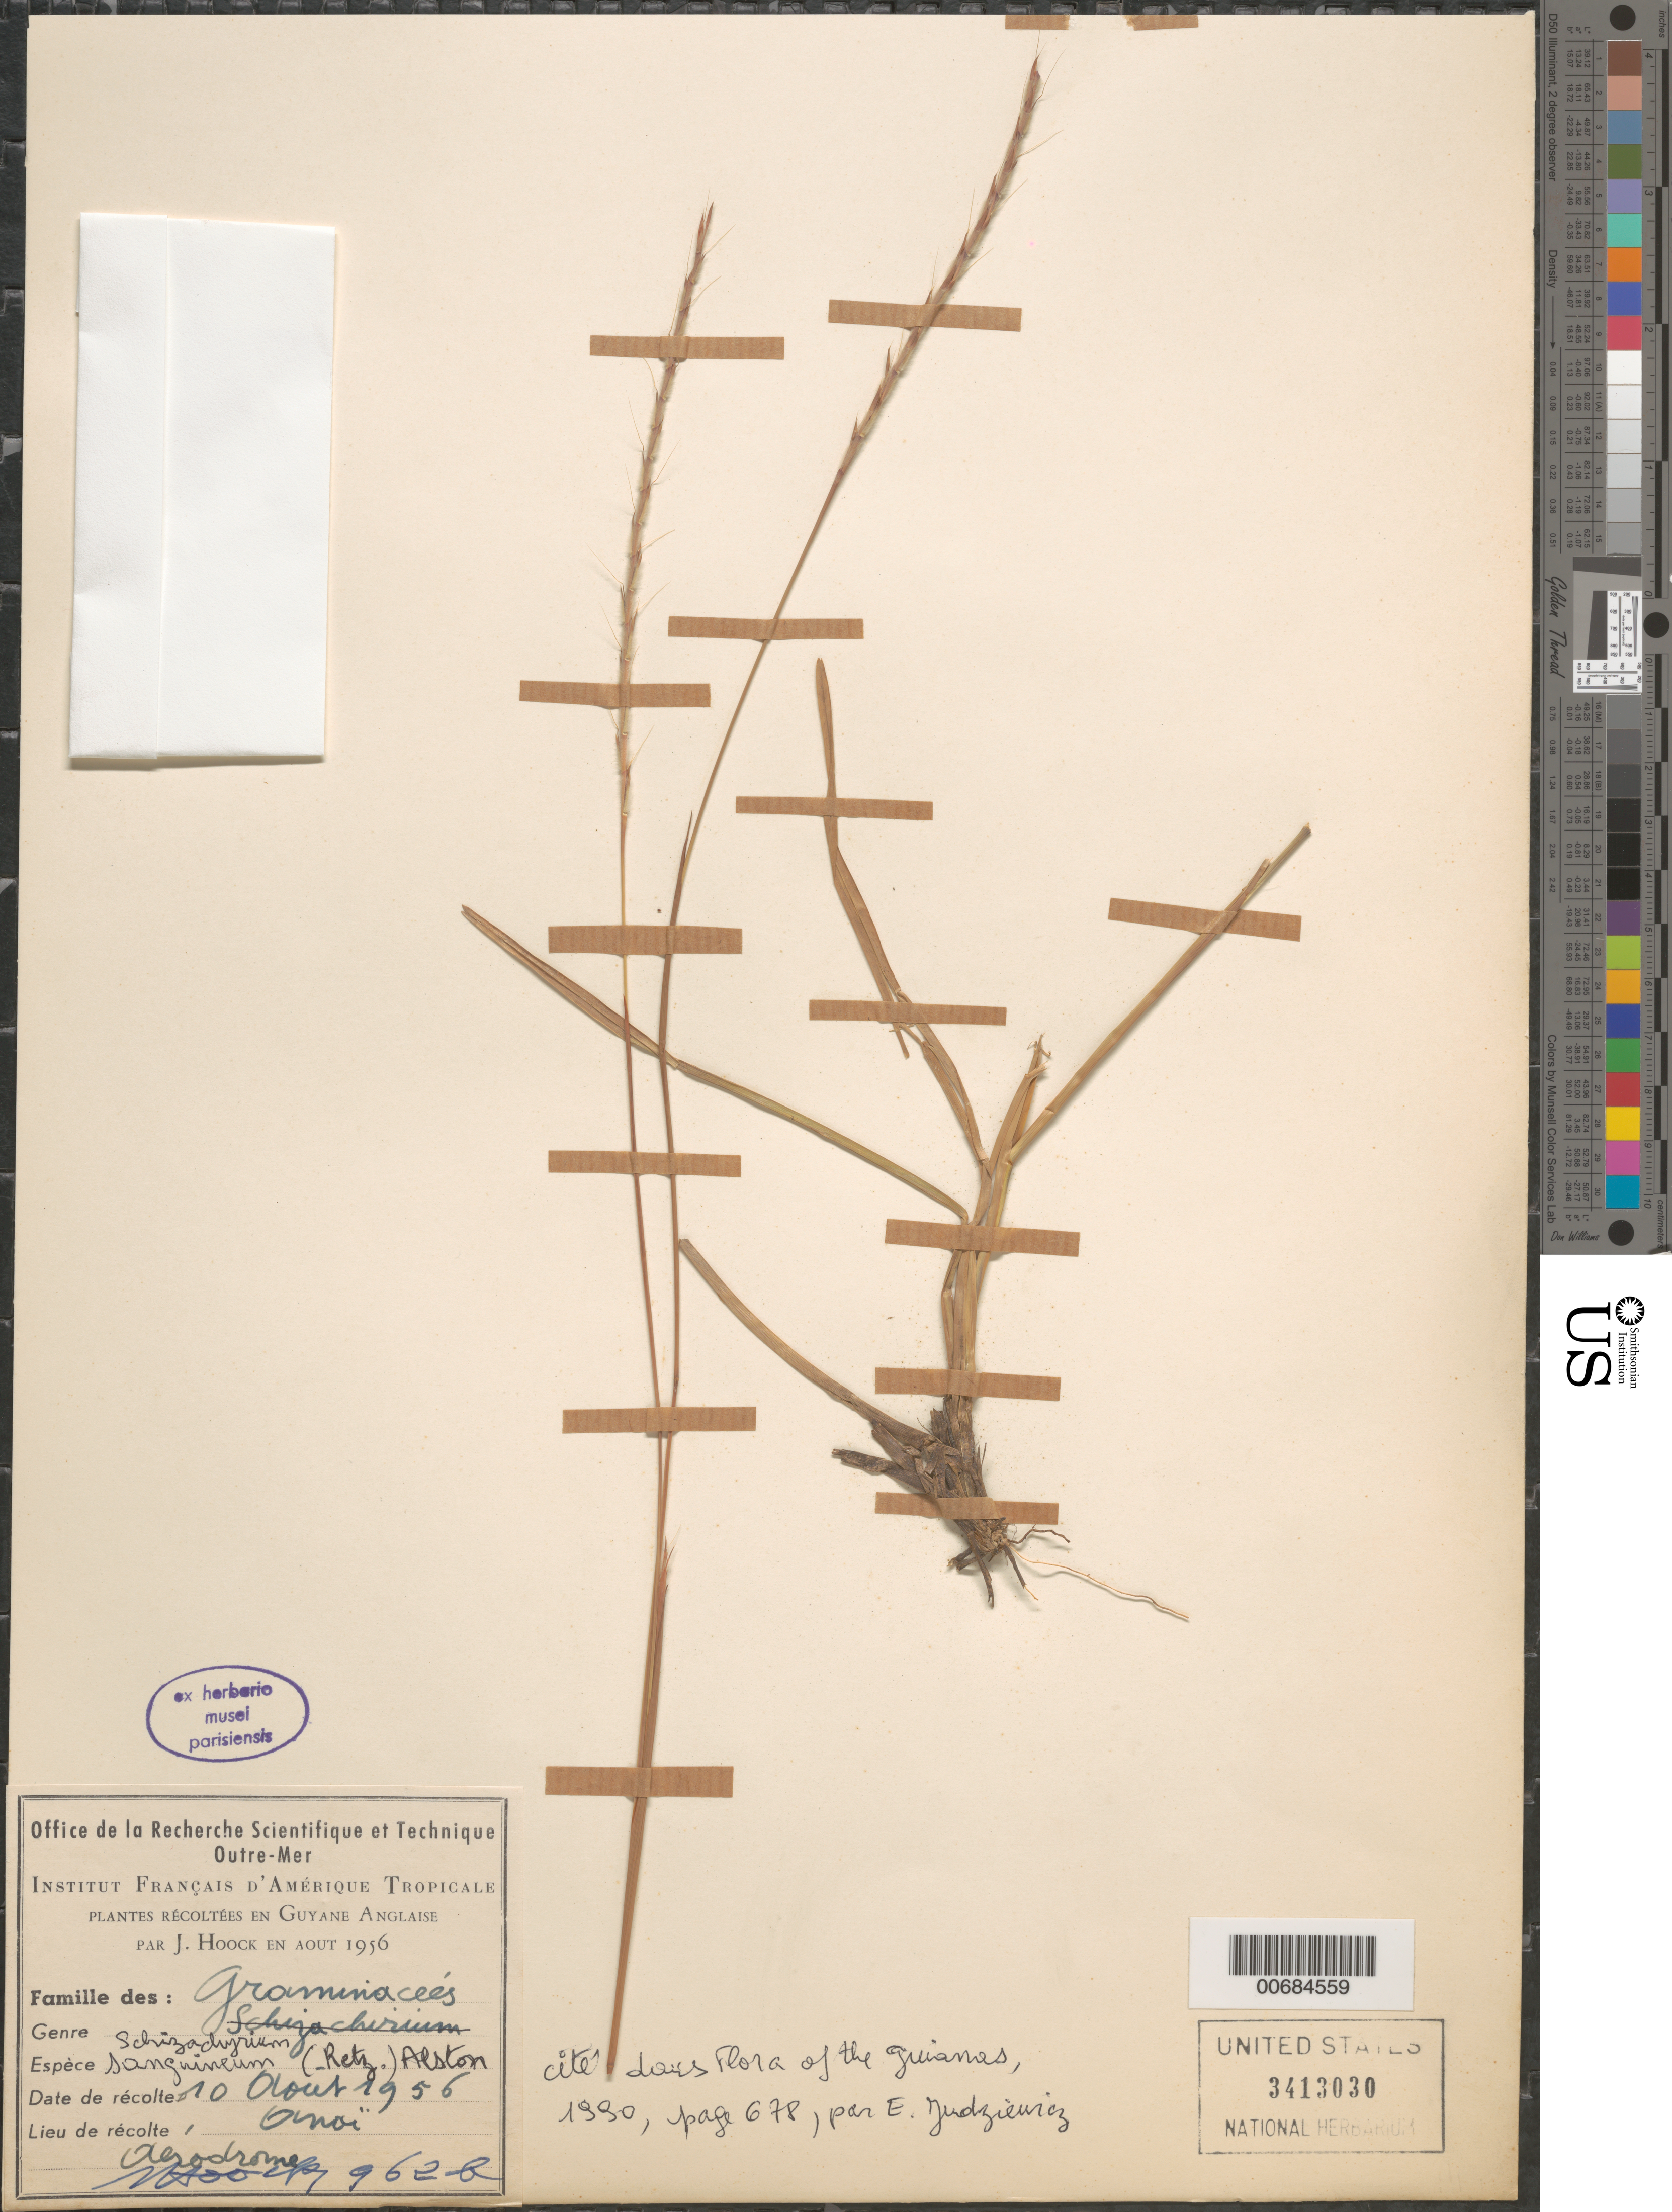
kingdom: Plantae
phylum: Tracheophyta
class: Liliopsida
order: Poales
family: Poaceae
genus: Schizachyrium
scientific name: Schizachyrium sanguineum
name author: (Retz.) Alston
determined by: Judziewicz, E. J.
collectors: J. Hoock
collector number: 962 b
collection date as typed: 10-Aug-56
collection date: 1956-08-10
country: Guyana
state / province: Cuyuni-Mazaruni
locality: Omai, Aerodrome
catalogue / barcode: US 3413030